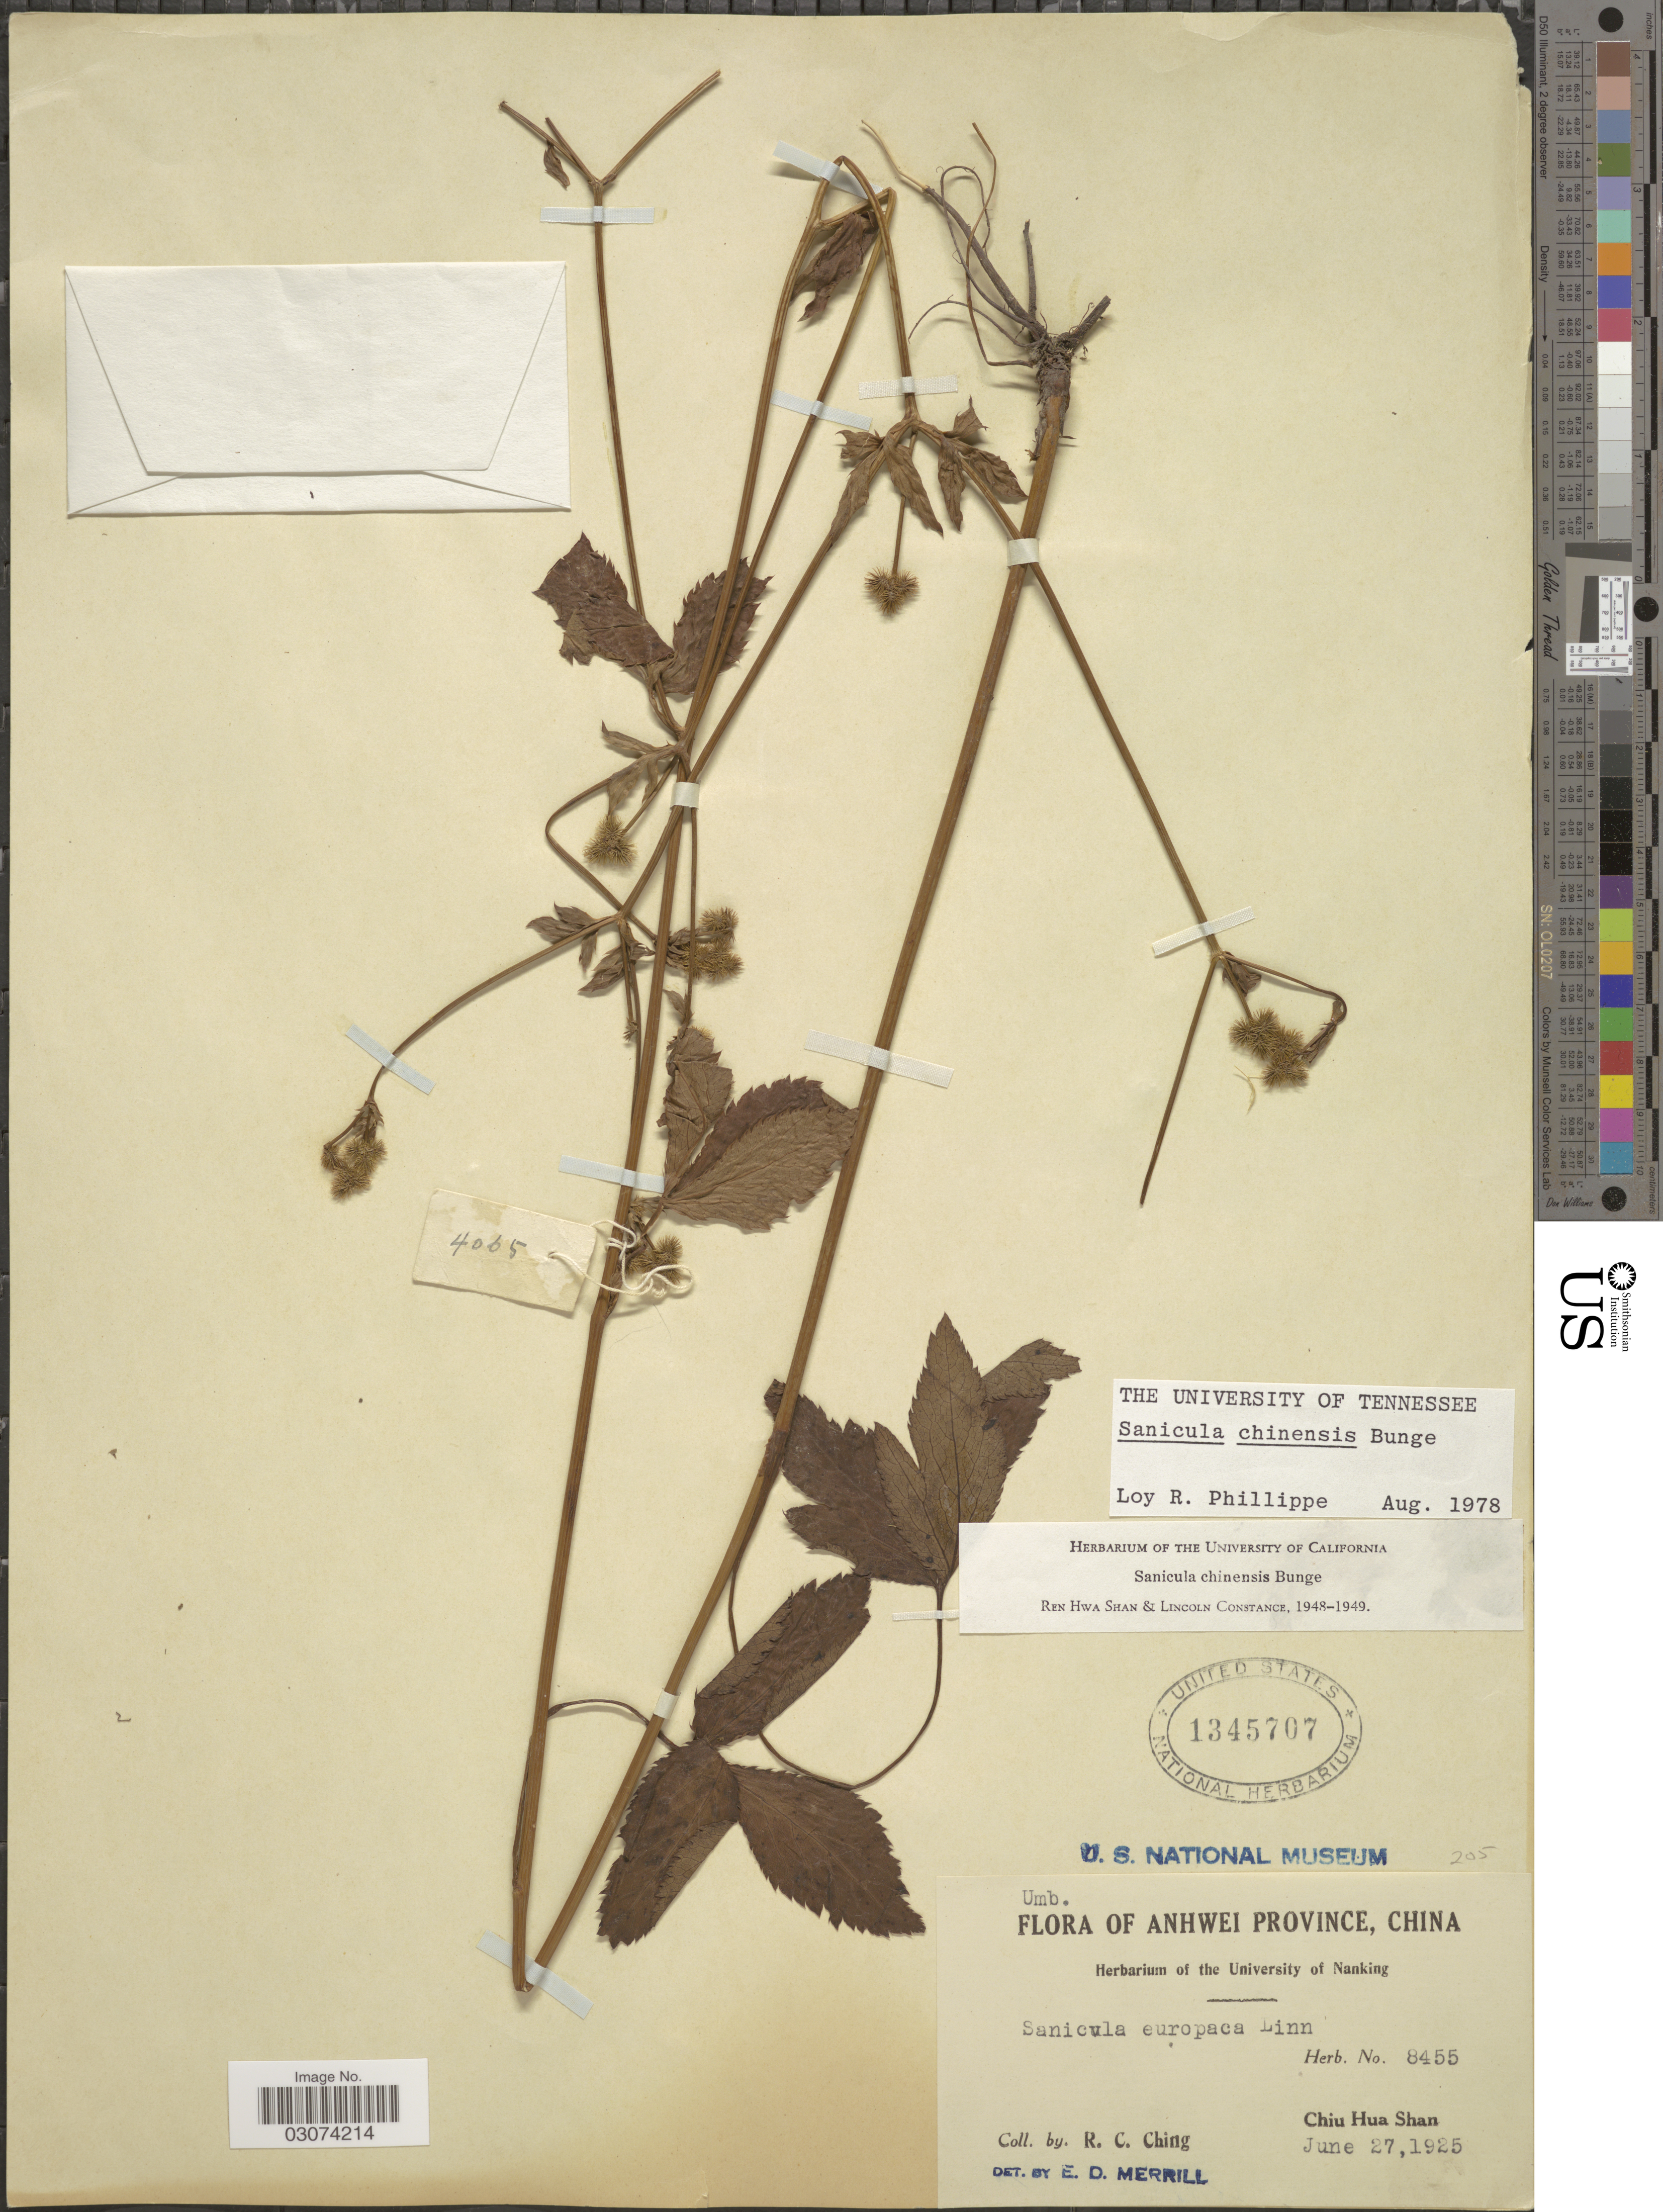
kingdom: Plantae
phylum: Tracheophyta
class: Magnoliopsida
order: Apiales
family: Apiaceae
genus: Sanicula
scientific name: Sanicula chinensis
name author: Bunge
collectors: R. C. Ching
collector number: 8455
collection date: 1925-06-27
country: China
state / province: Anhui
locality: Anhwei Province. Chiu Hua Shan.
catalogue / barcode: US 1345707